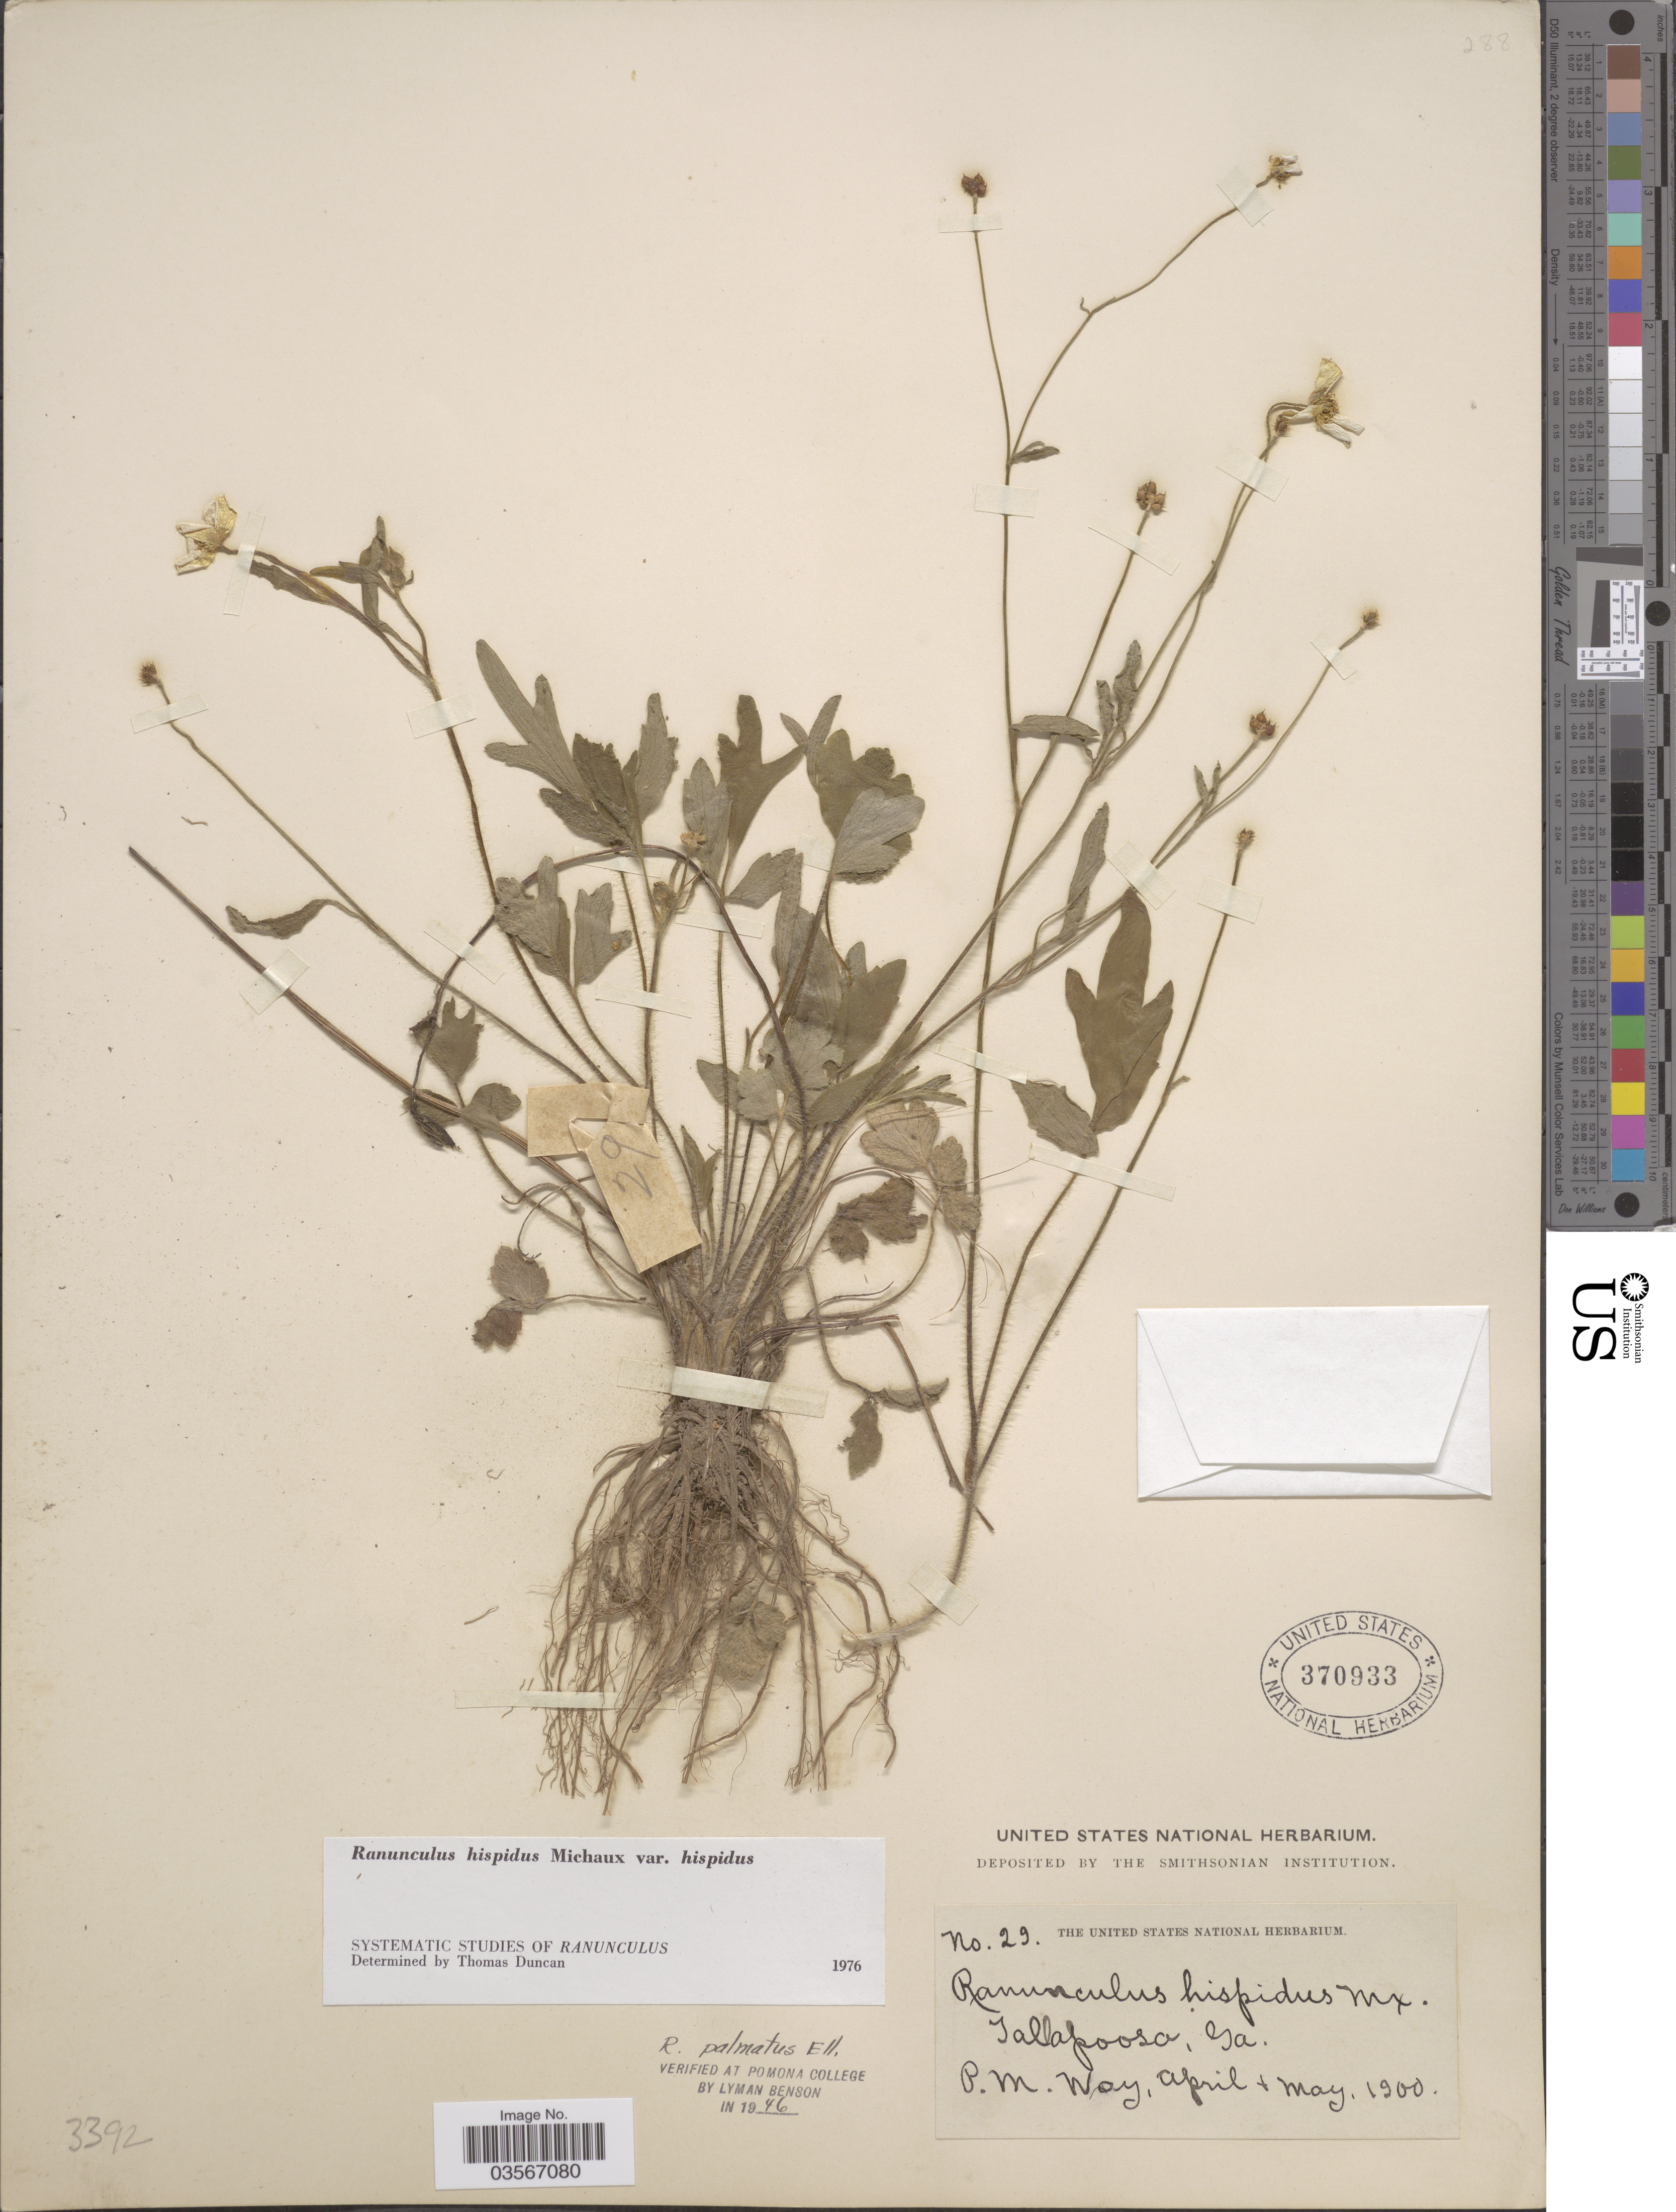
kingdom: Plantae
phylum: Tracheophyta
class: Magnoliopsida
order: Ranunculales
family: Ranunculaceae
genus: Ranunculus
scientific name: Ranunculus hispidus var. hispidus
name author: Michx.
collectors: P. Way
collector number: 29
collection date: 1900-04/1900-05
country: United States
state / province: Georgia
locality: Tallapoosa.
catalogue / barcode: US 370933